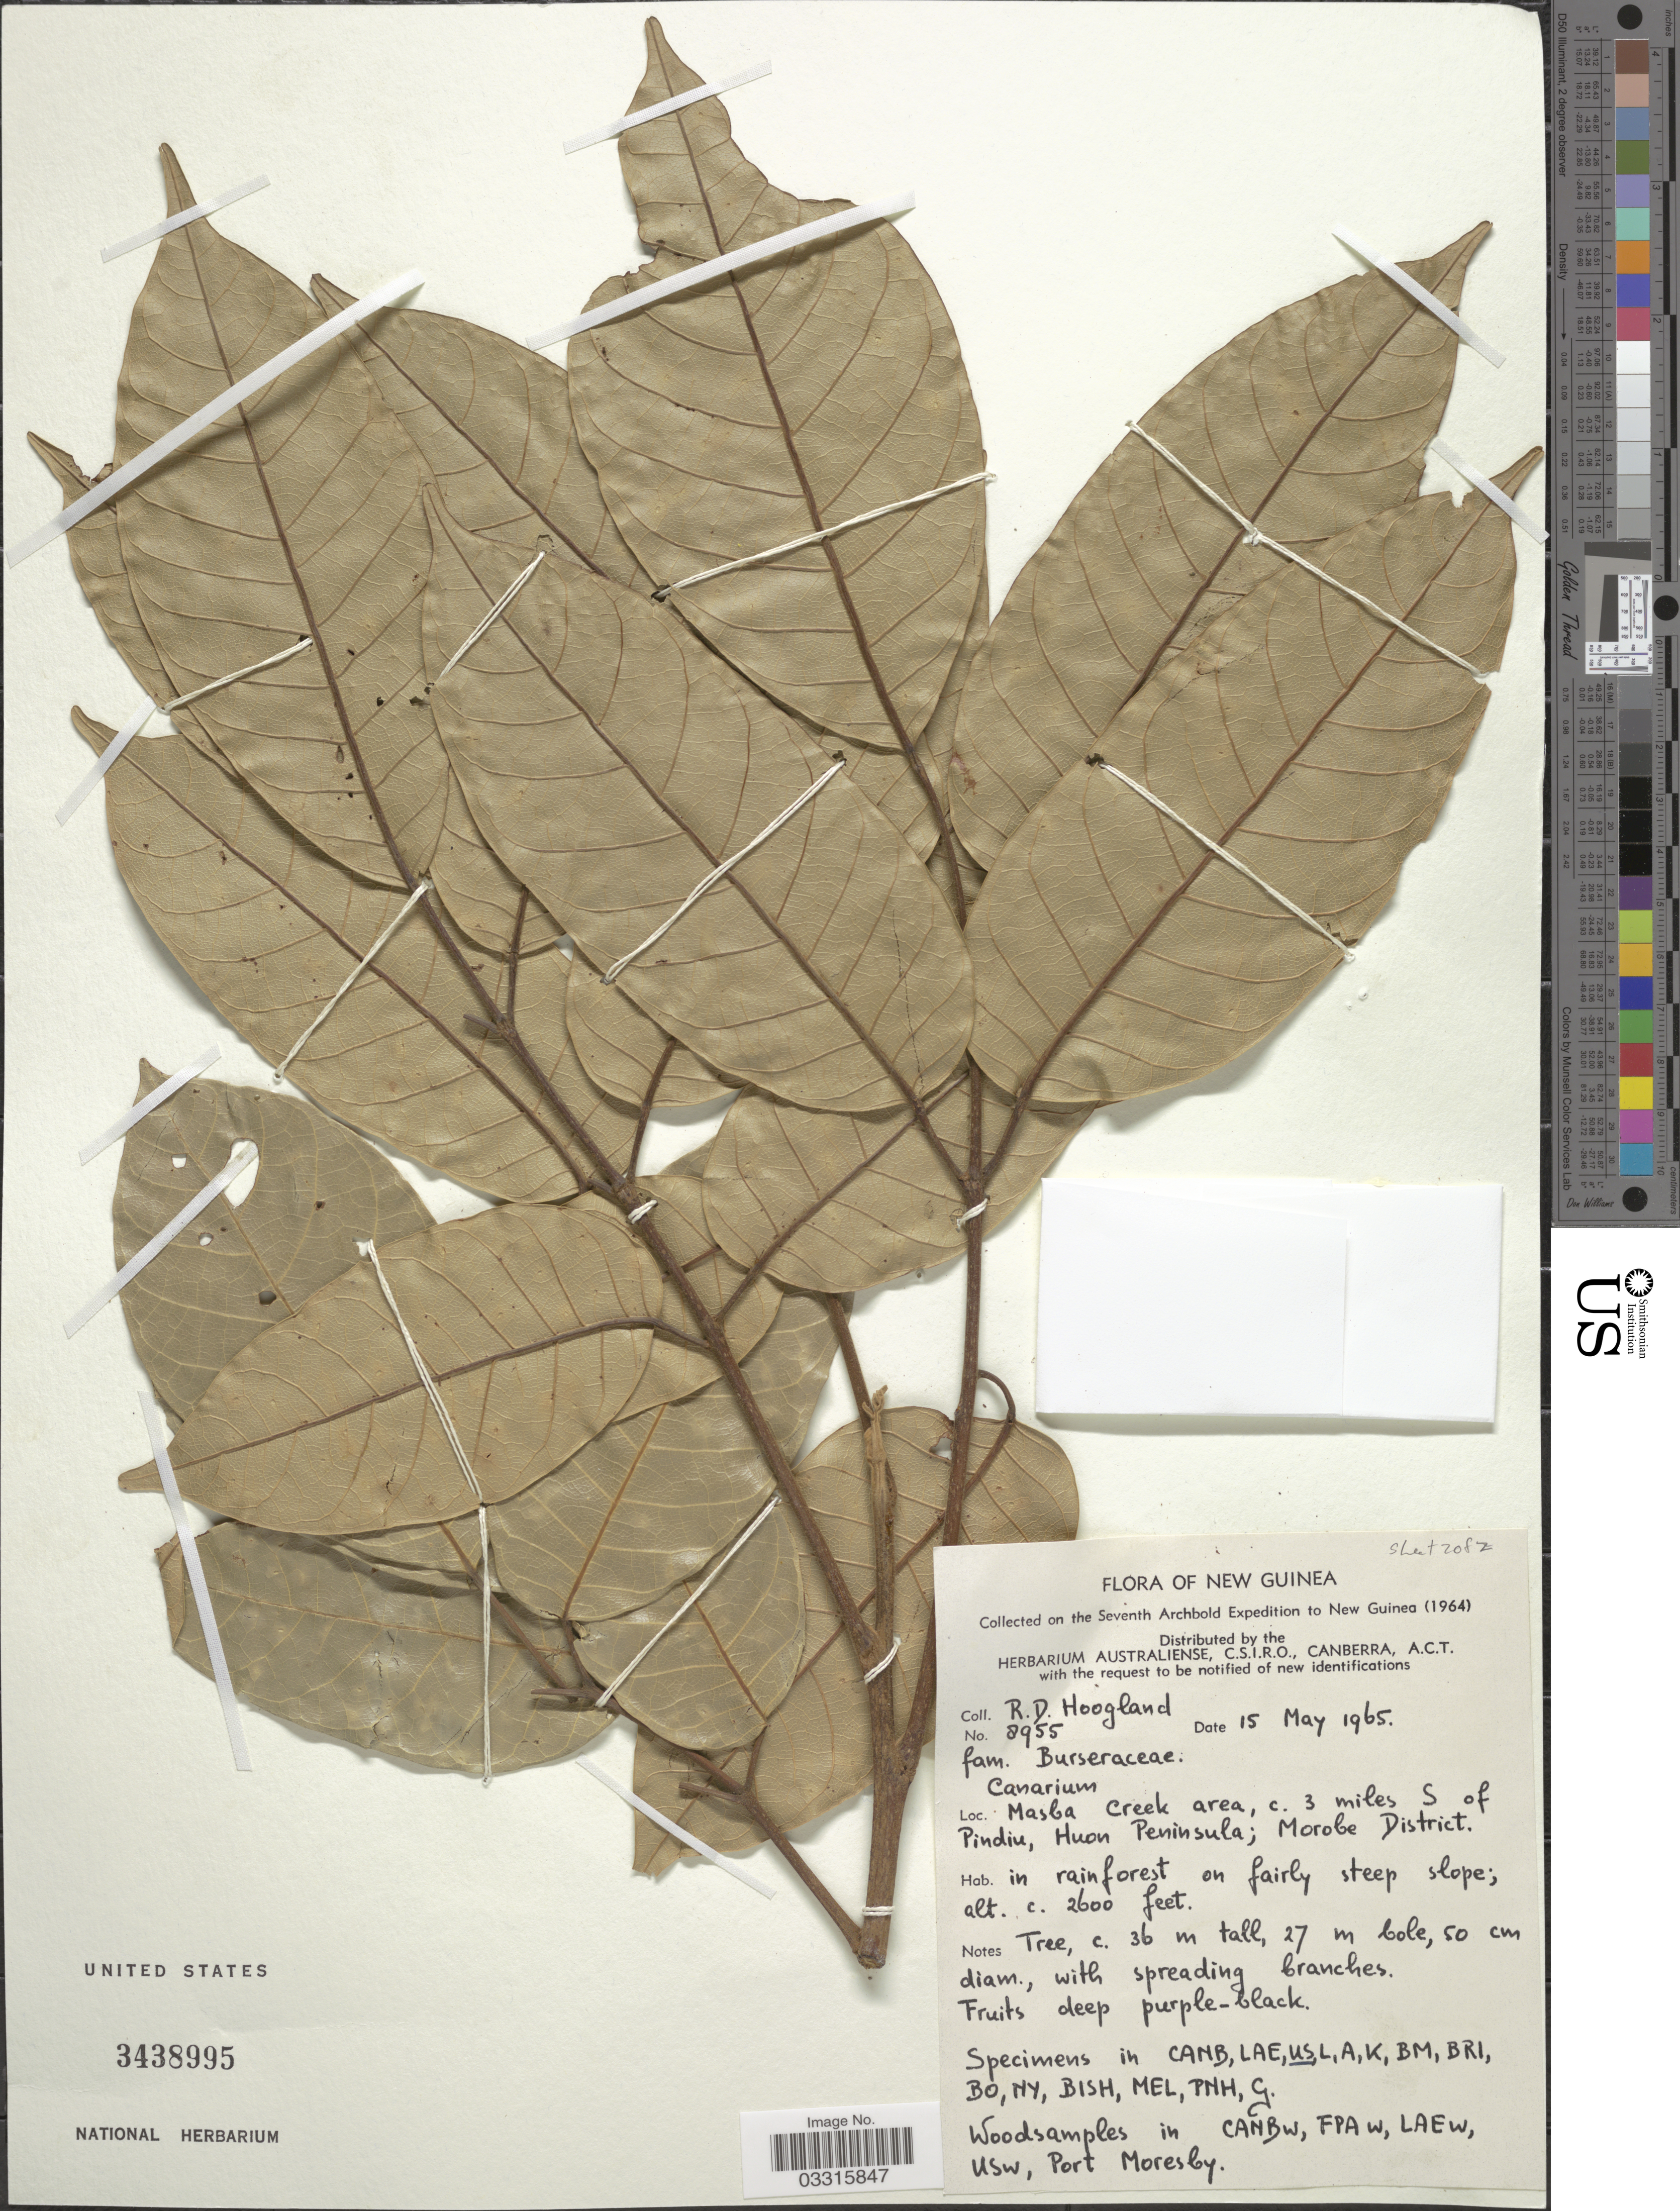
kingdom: Plantae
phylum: Tracheophyta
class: Magnoliopsida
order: Sapindales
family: Burseraceae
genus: Canarium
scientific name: Canarium sp.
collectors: R. D. Hoogland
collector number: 8955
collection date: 1965-05-15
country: Papua New Guinea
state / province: Morobe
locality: New Guinea. Masba Creek area, c. 3 miles S of Pindiu, Huon Peninsula; Morobe District.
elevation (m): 792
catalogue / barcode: US 3438995